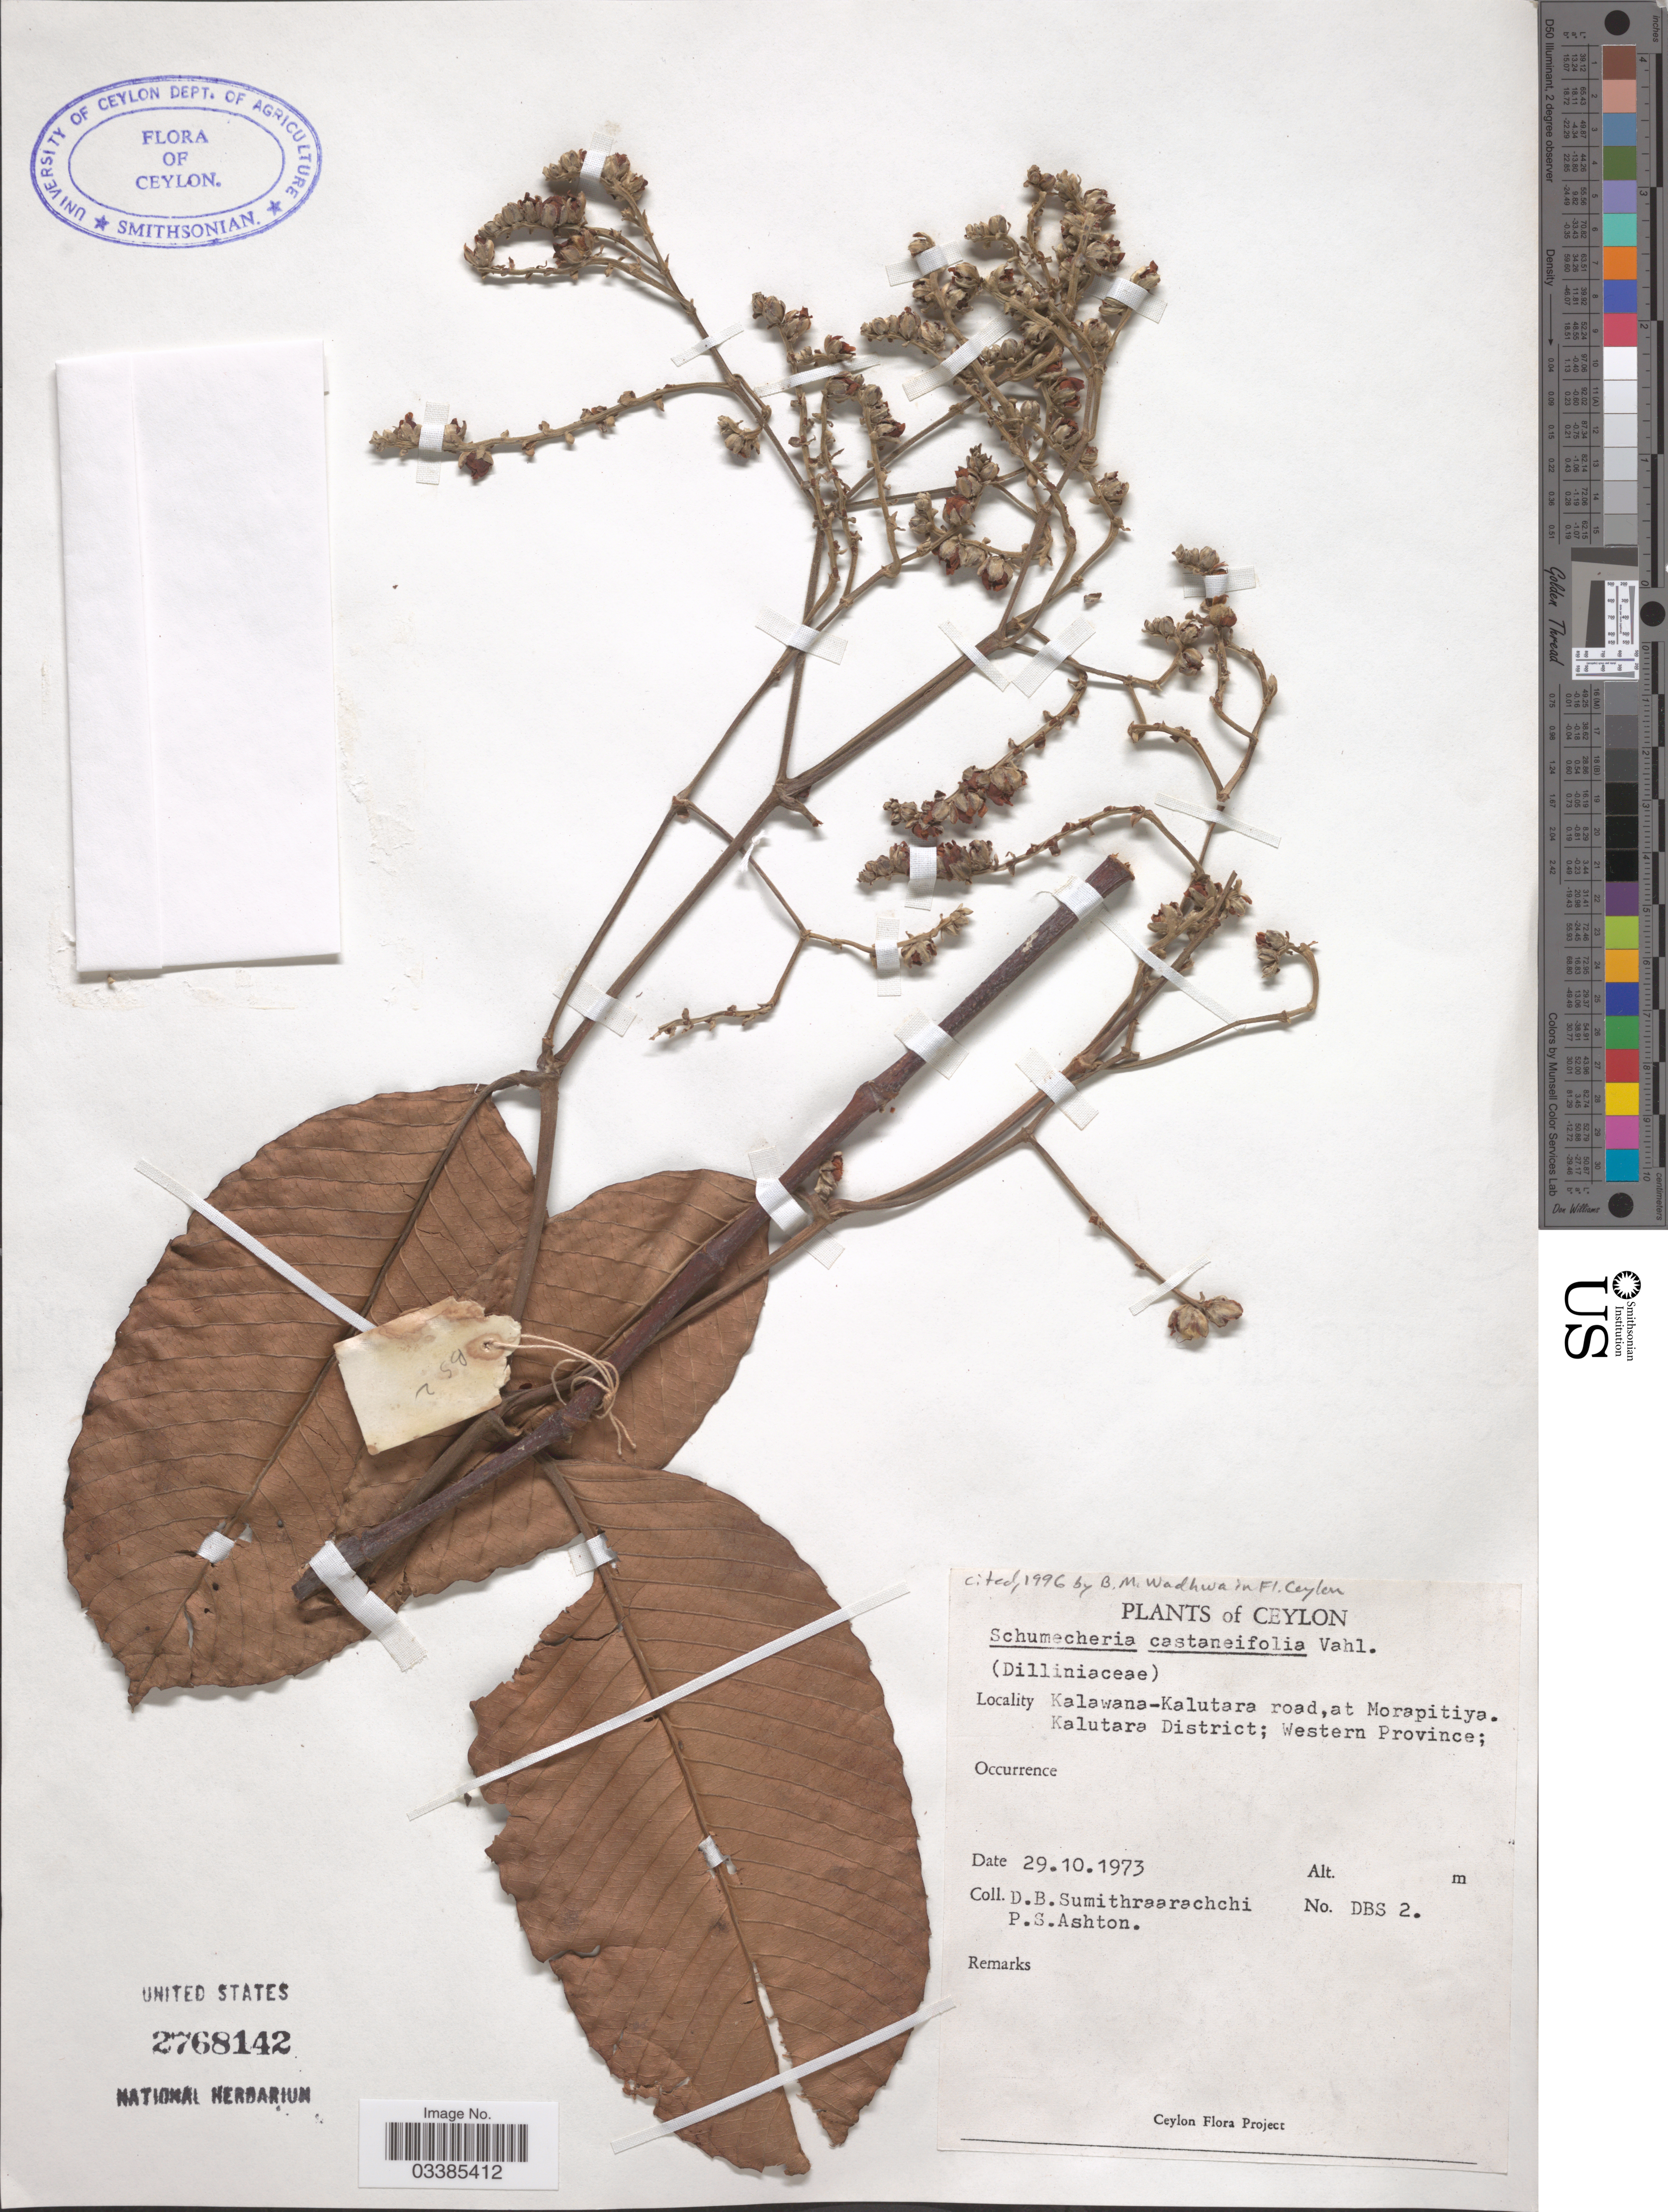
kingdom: Plantae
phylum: Tracheophyta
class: Magnoliopsida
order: Dilleniales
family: Dilleniaceae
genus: Schumacheria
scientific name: Schumacheria castaneifolia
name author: Vahl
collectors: D. B. Sumithraarachchi & P. S. Ashton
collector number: DBS 2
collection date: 1973-10-29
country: Sri Lanka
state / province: Western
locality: Ceylon. Kalawana-Kalutara road, at Morapitiya. Kalutara District.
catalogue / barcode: US 2768142